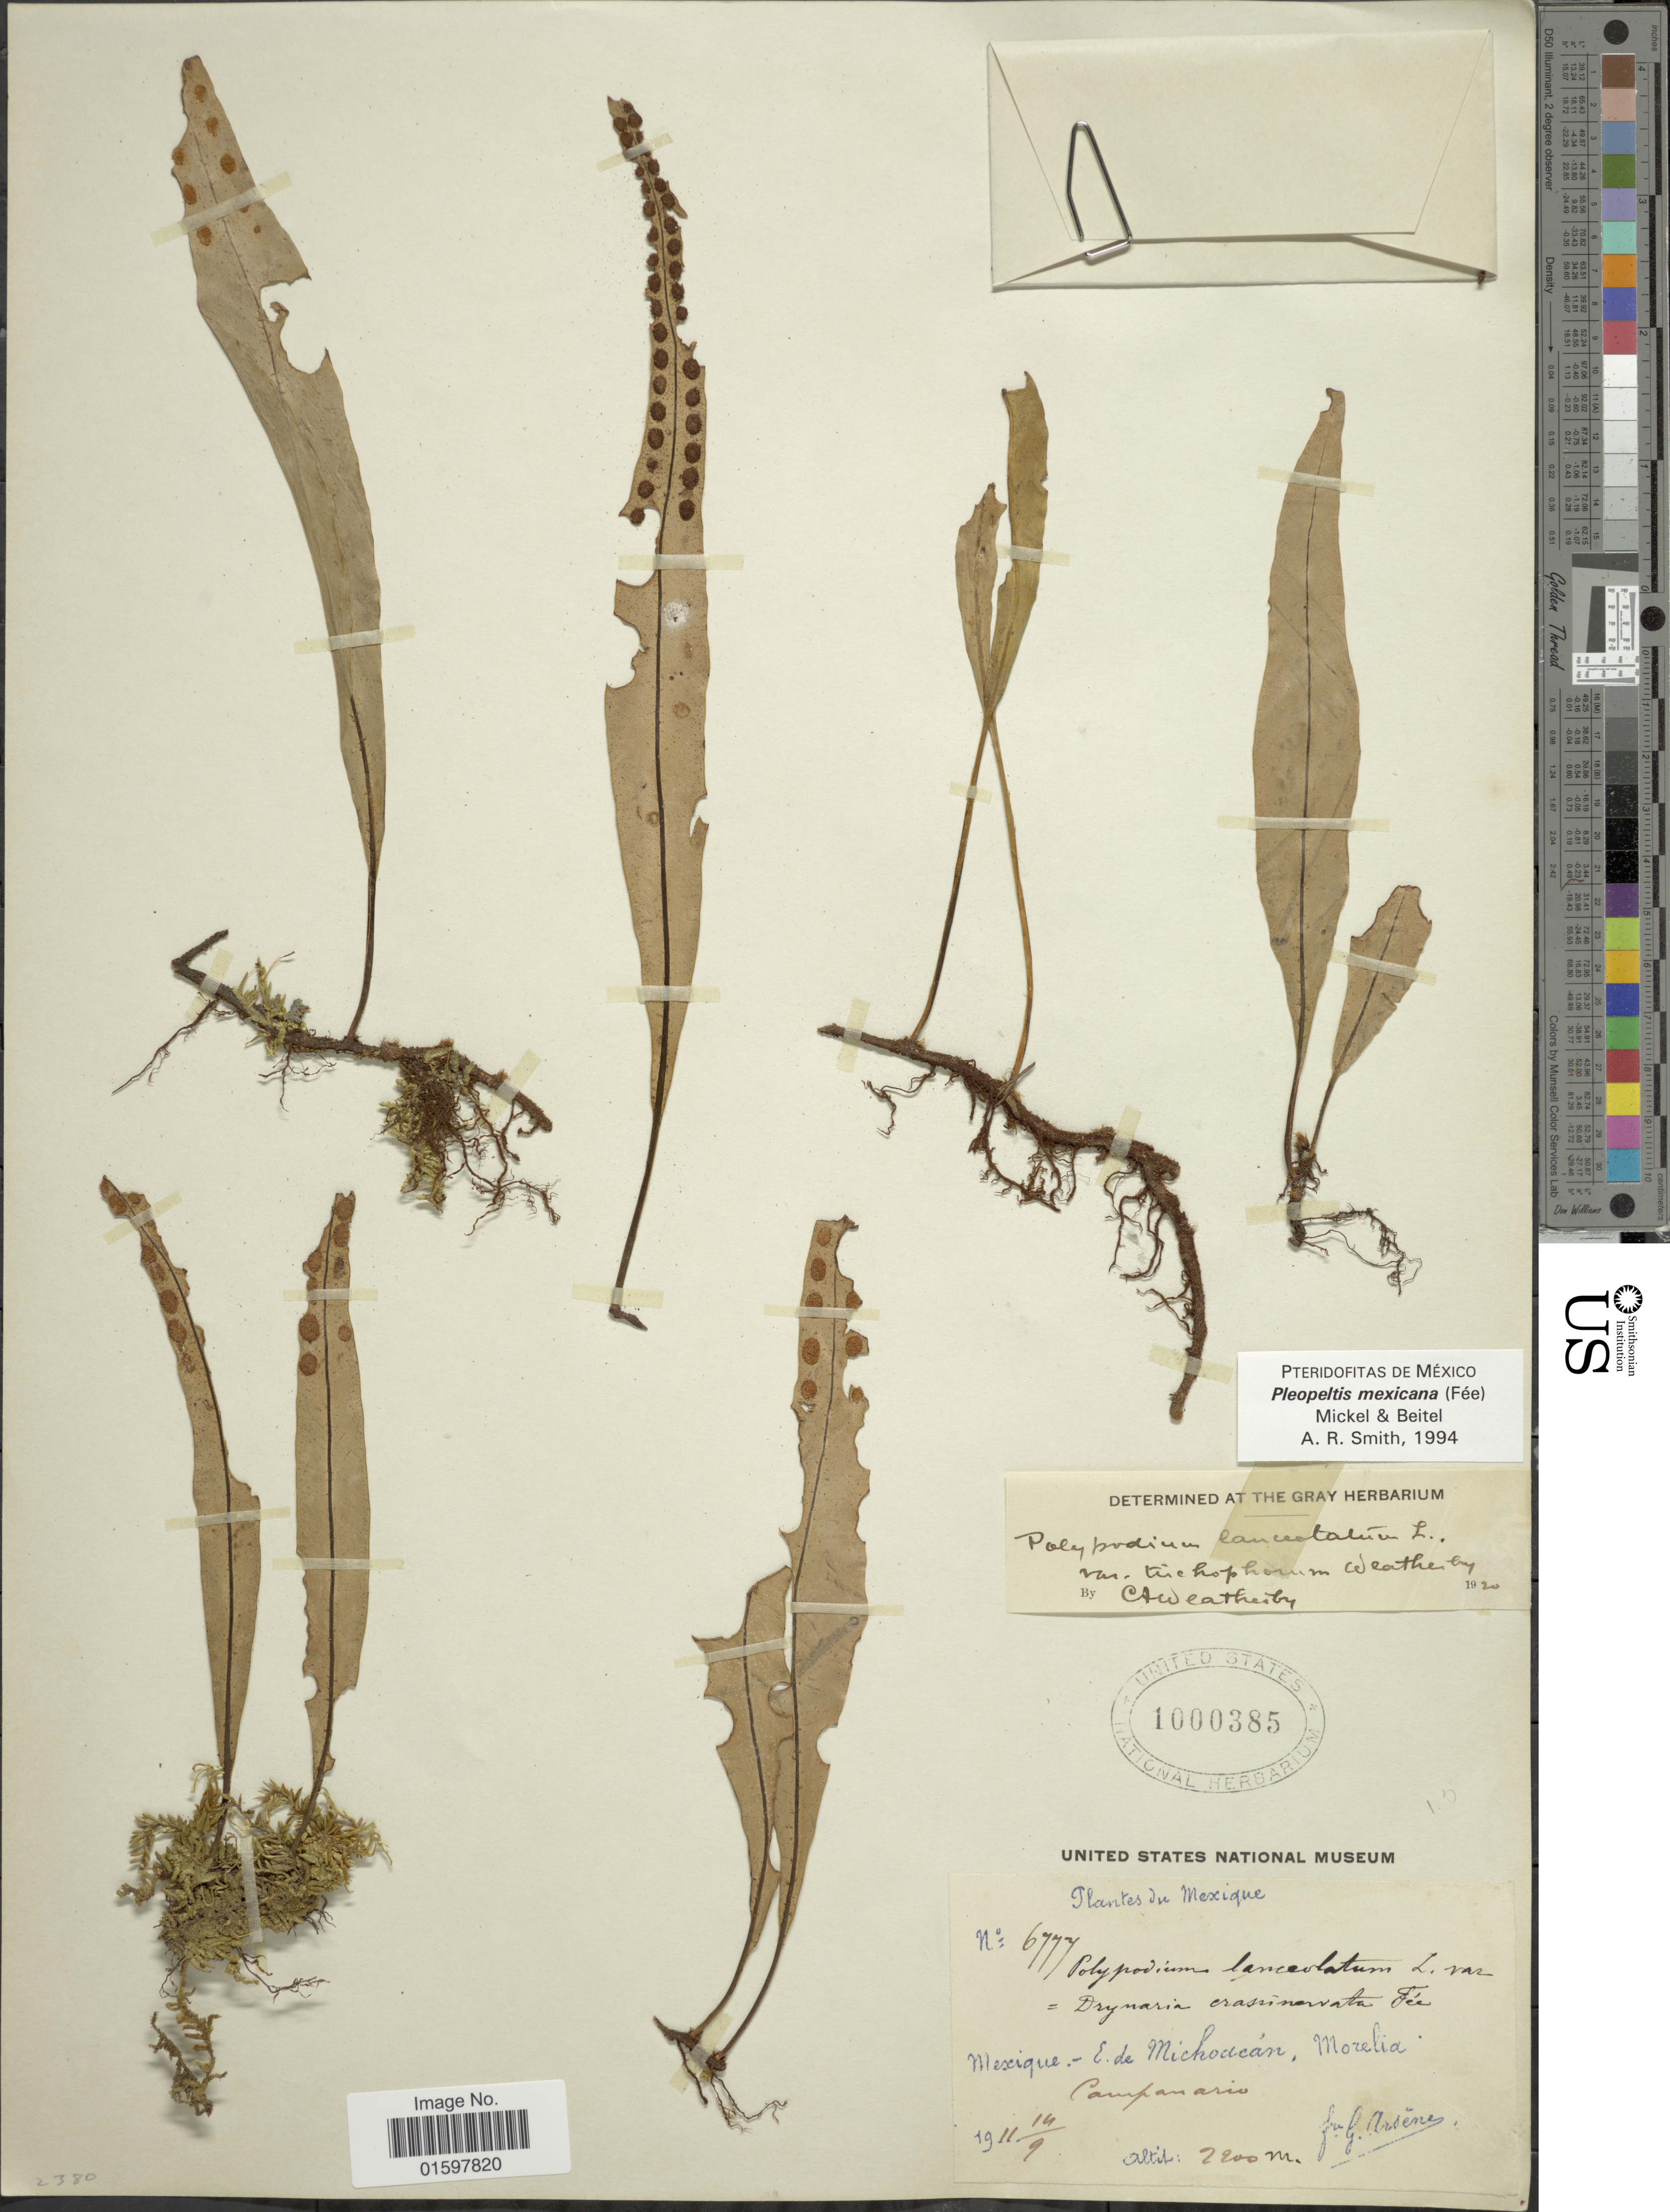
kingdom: Plantae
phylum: Tracheophyta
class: Polypodiopsida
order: Polypodiales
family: Polypodiaceae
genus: Pleopeltis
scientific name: Pleopeltis mexicana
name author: (Fée) Mickel & Beitel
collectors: Bro. G. Arsène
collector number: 6777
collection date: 1911-09-14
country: Mexico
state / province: Michoacán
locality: E. de Michoacán, Morelia, Campanario.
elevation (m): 2200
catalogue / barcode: US 1000385